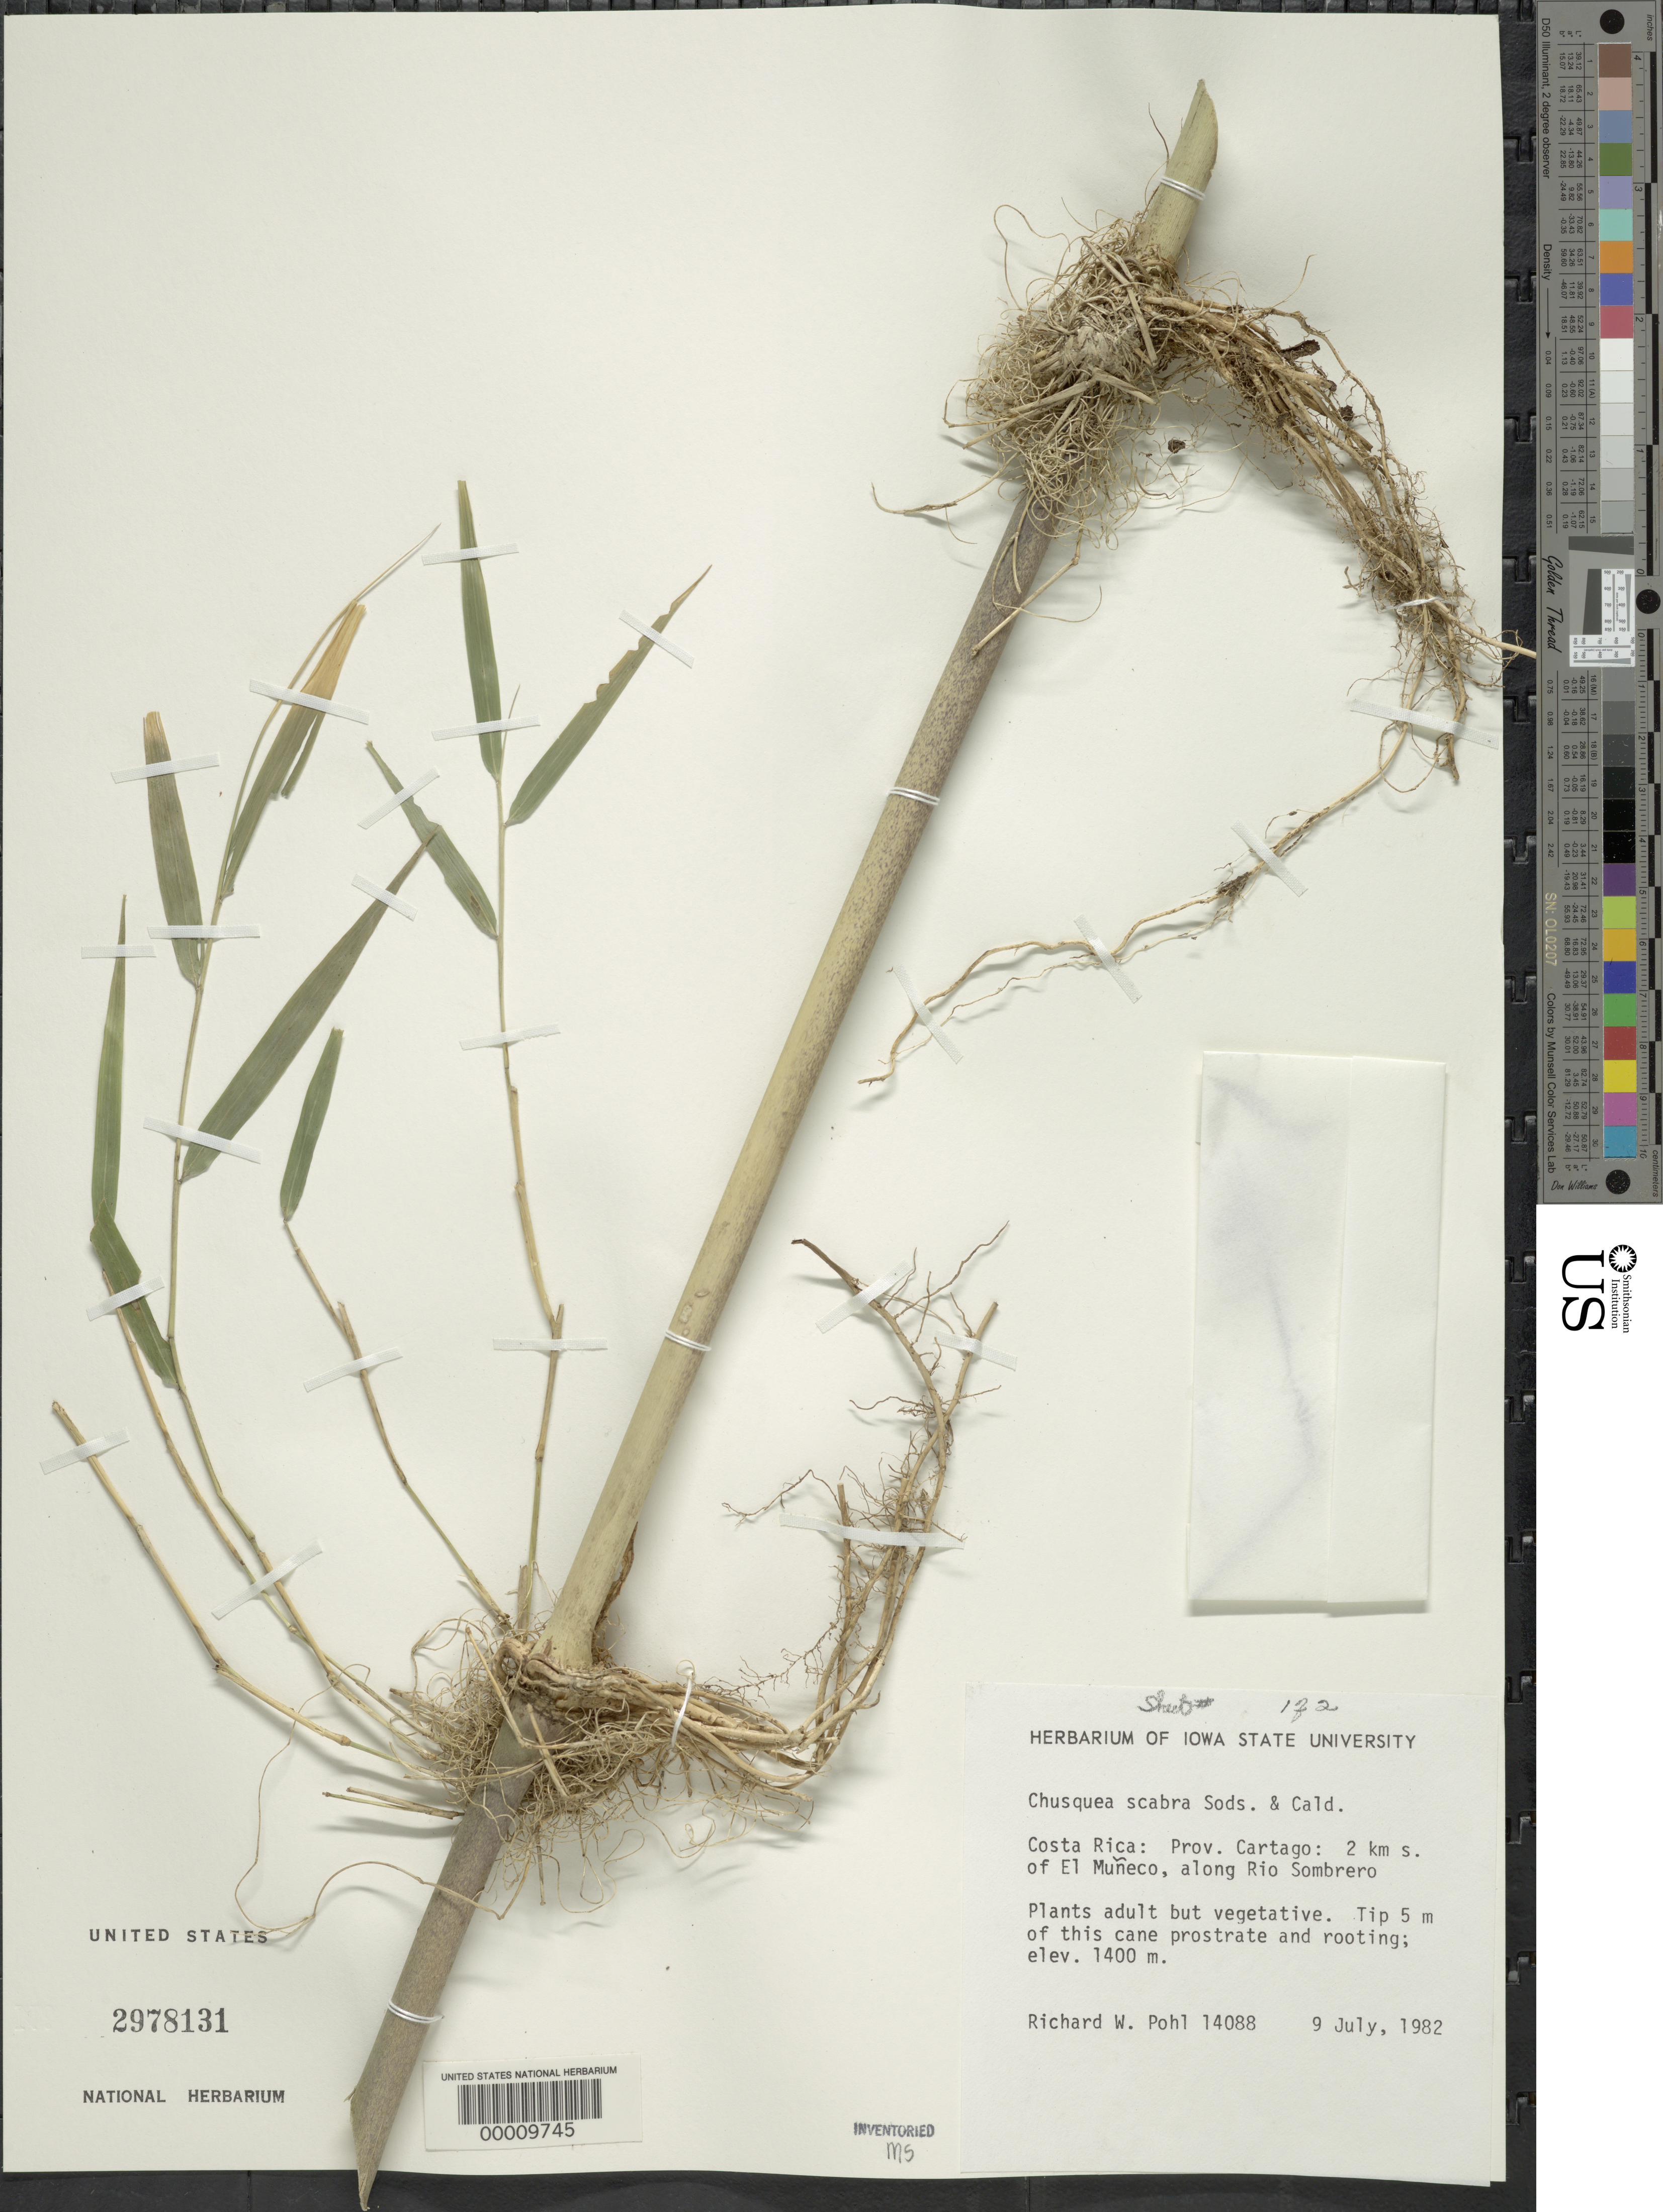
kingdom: Plantae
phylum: Tracheophyta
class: Liliopsida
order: Poales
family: Poaceae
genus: Chusquea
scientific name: Chusquea scabra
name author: Soderstr. & C. E. Calderón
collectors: R. W. Pohl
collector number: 14088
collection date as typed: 09 Jul 1982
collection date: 1982-07-09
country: Costa Rica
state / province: Cartago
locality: El Muneco, Rio Sombrero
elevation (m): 1400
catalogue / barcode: US 2978131